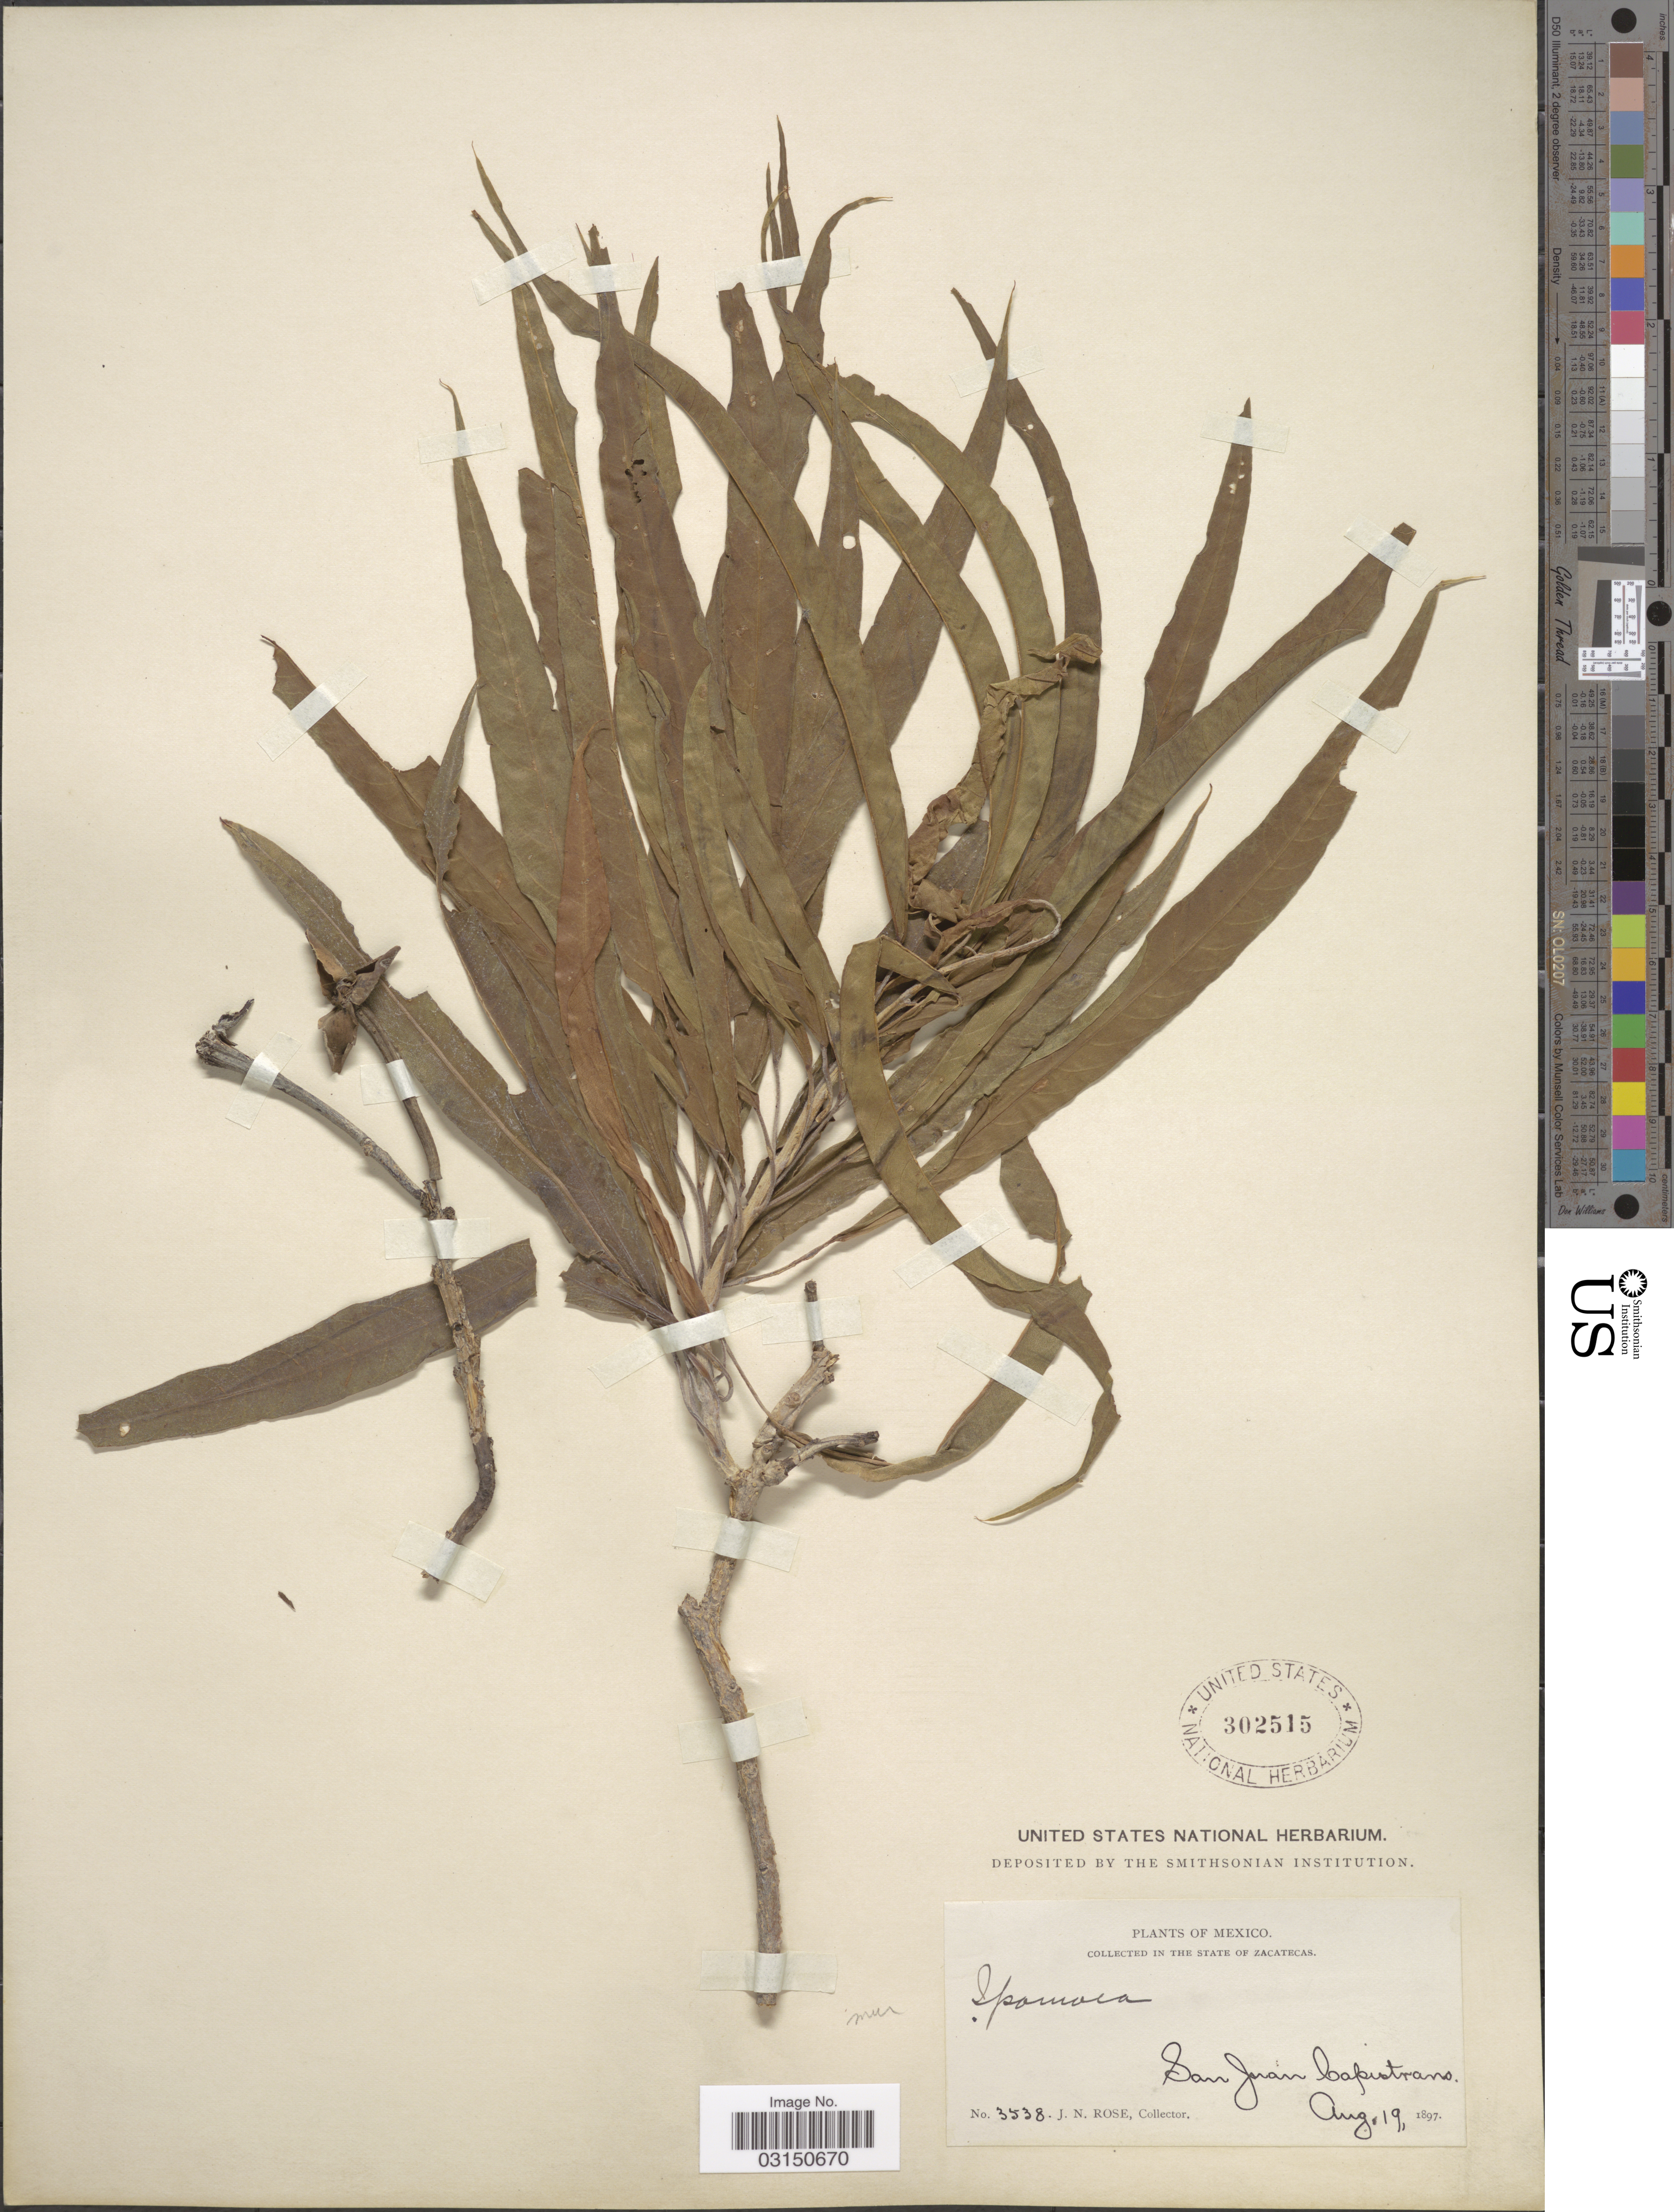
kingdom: Plantae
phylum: Tracheophyta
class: Magnoliopsida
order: Solanales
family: Convolvulaceae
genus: Ipomoea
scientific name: Ipomoea murucoides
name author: Roem. & Schult.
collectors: J. N. Rose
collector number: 3538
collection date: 1897-08-19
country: Mexico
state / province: Zacatecas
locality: San Juan Capistrano.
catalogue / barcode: US 302515